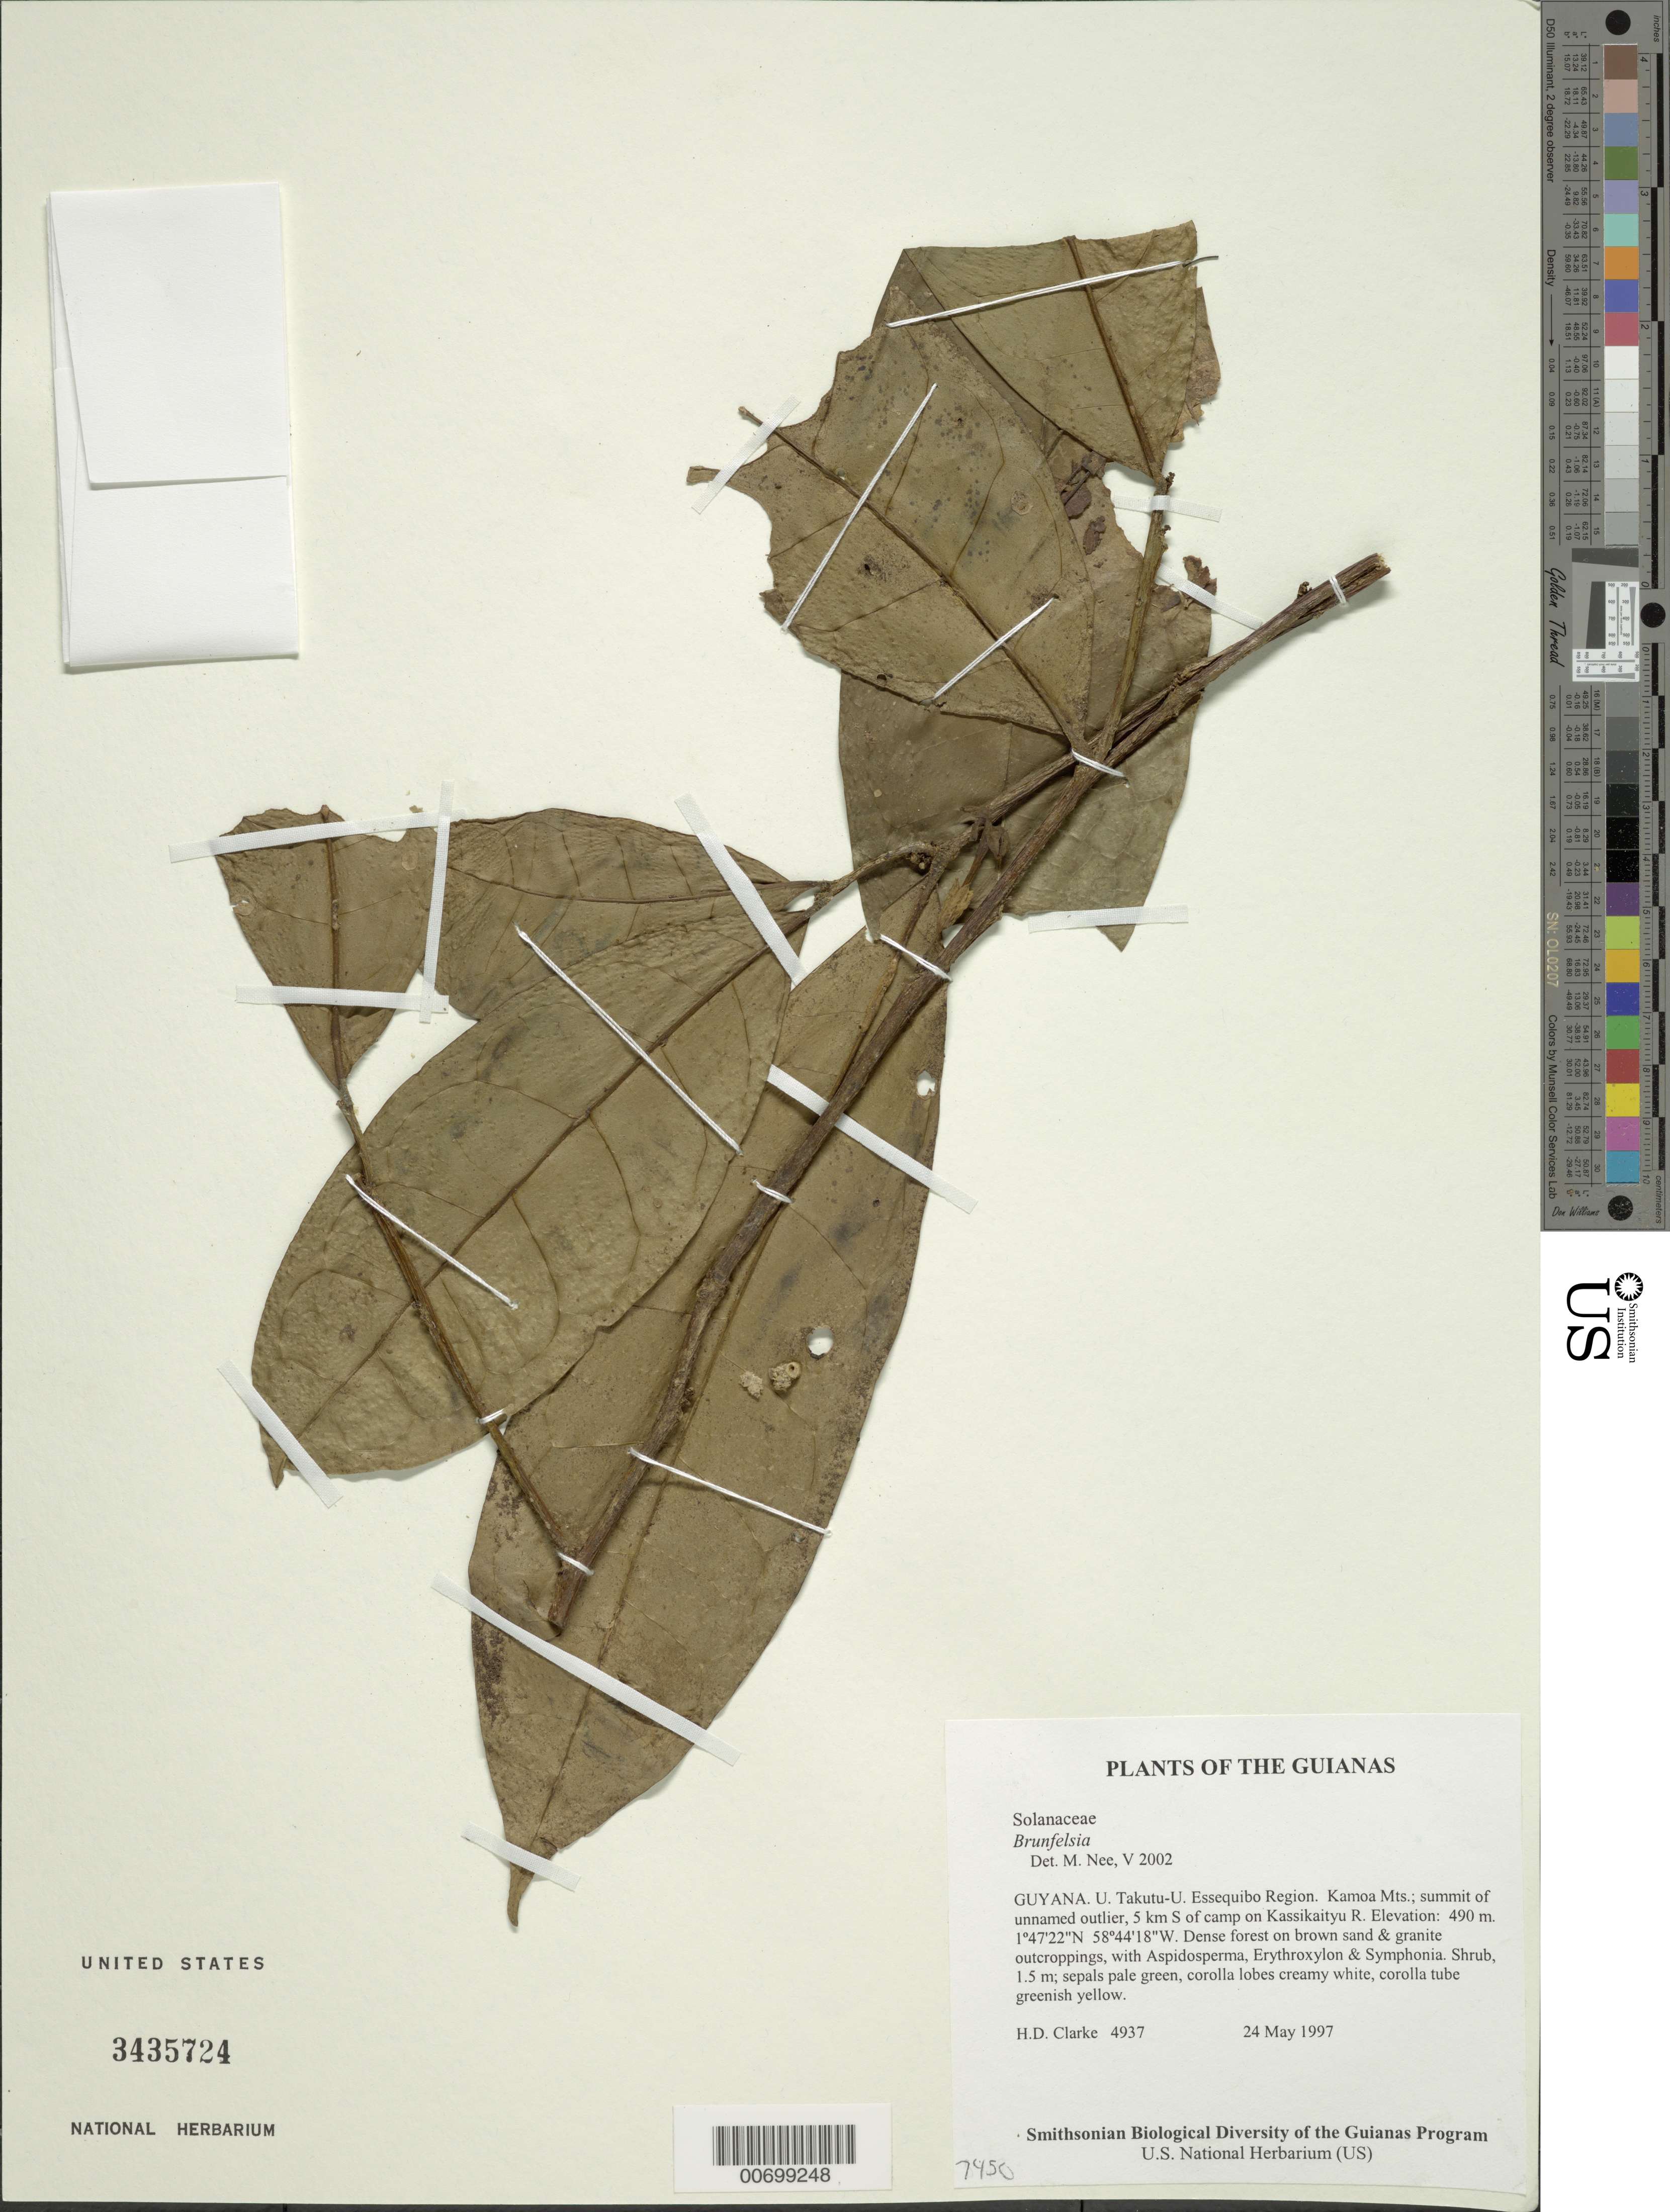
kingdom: Plantae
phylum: Tracheophyta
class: Magnoliopsida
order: Solanales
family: Solanaceae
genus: Brunfelsia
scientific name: Brunfelsia guianensis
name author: Benth.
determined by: Nee, Michael H.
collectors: H. D. Clarke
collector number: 4937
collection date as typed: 24 May 1997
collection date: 1997-05-24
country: Guyana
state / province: U. Takutu-U. Essequibo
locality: Kamoa Mts.; summit of unnamed outlier, 5 km S of camp on Kassikaityu R.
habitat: Dense forest on brown sand & granite outcroppings, with Aspidosperma, Erythroxylum & Symphonia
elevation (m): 490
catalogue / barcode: US 3435724